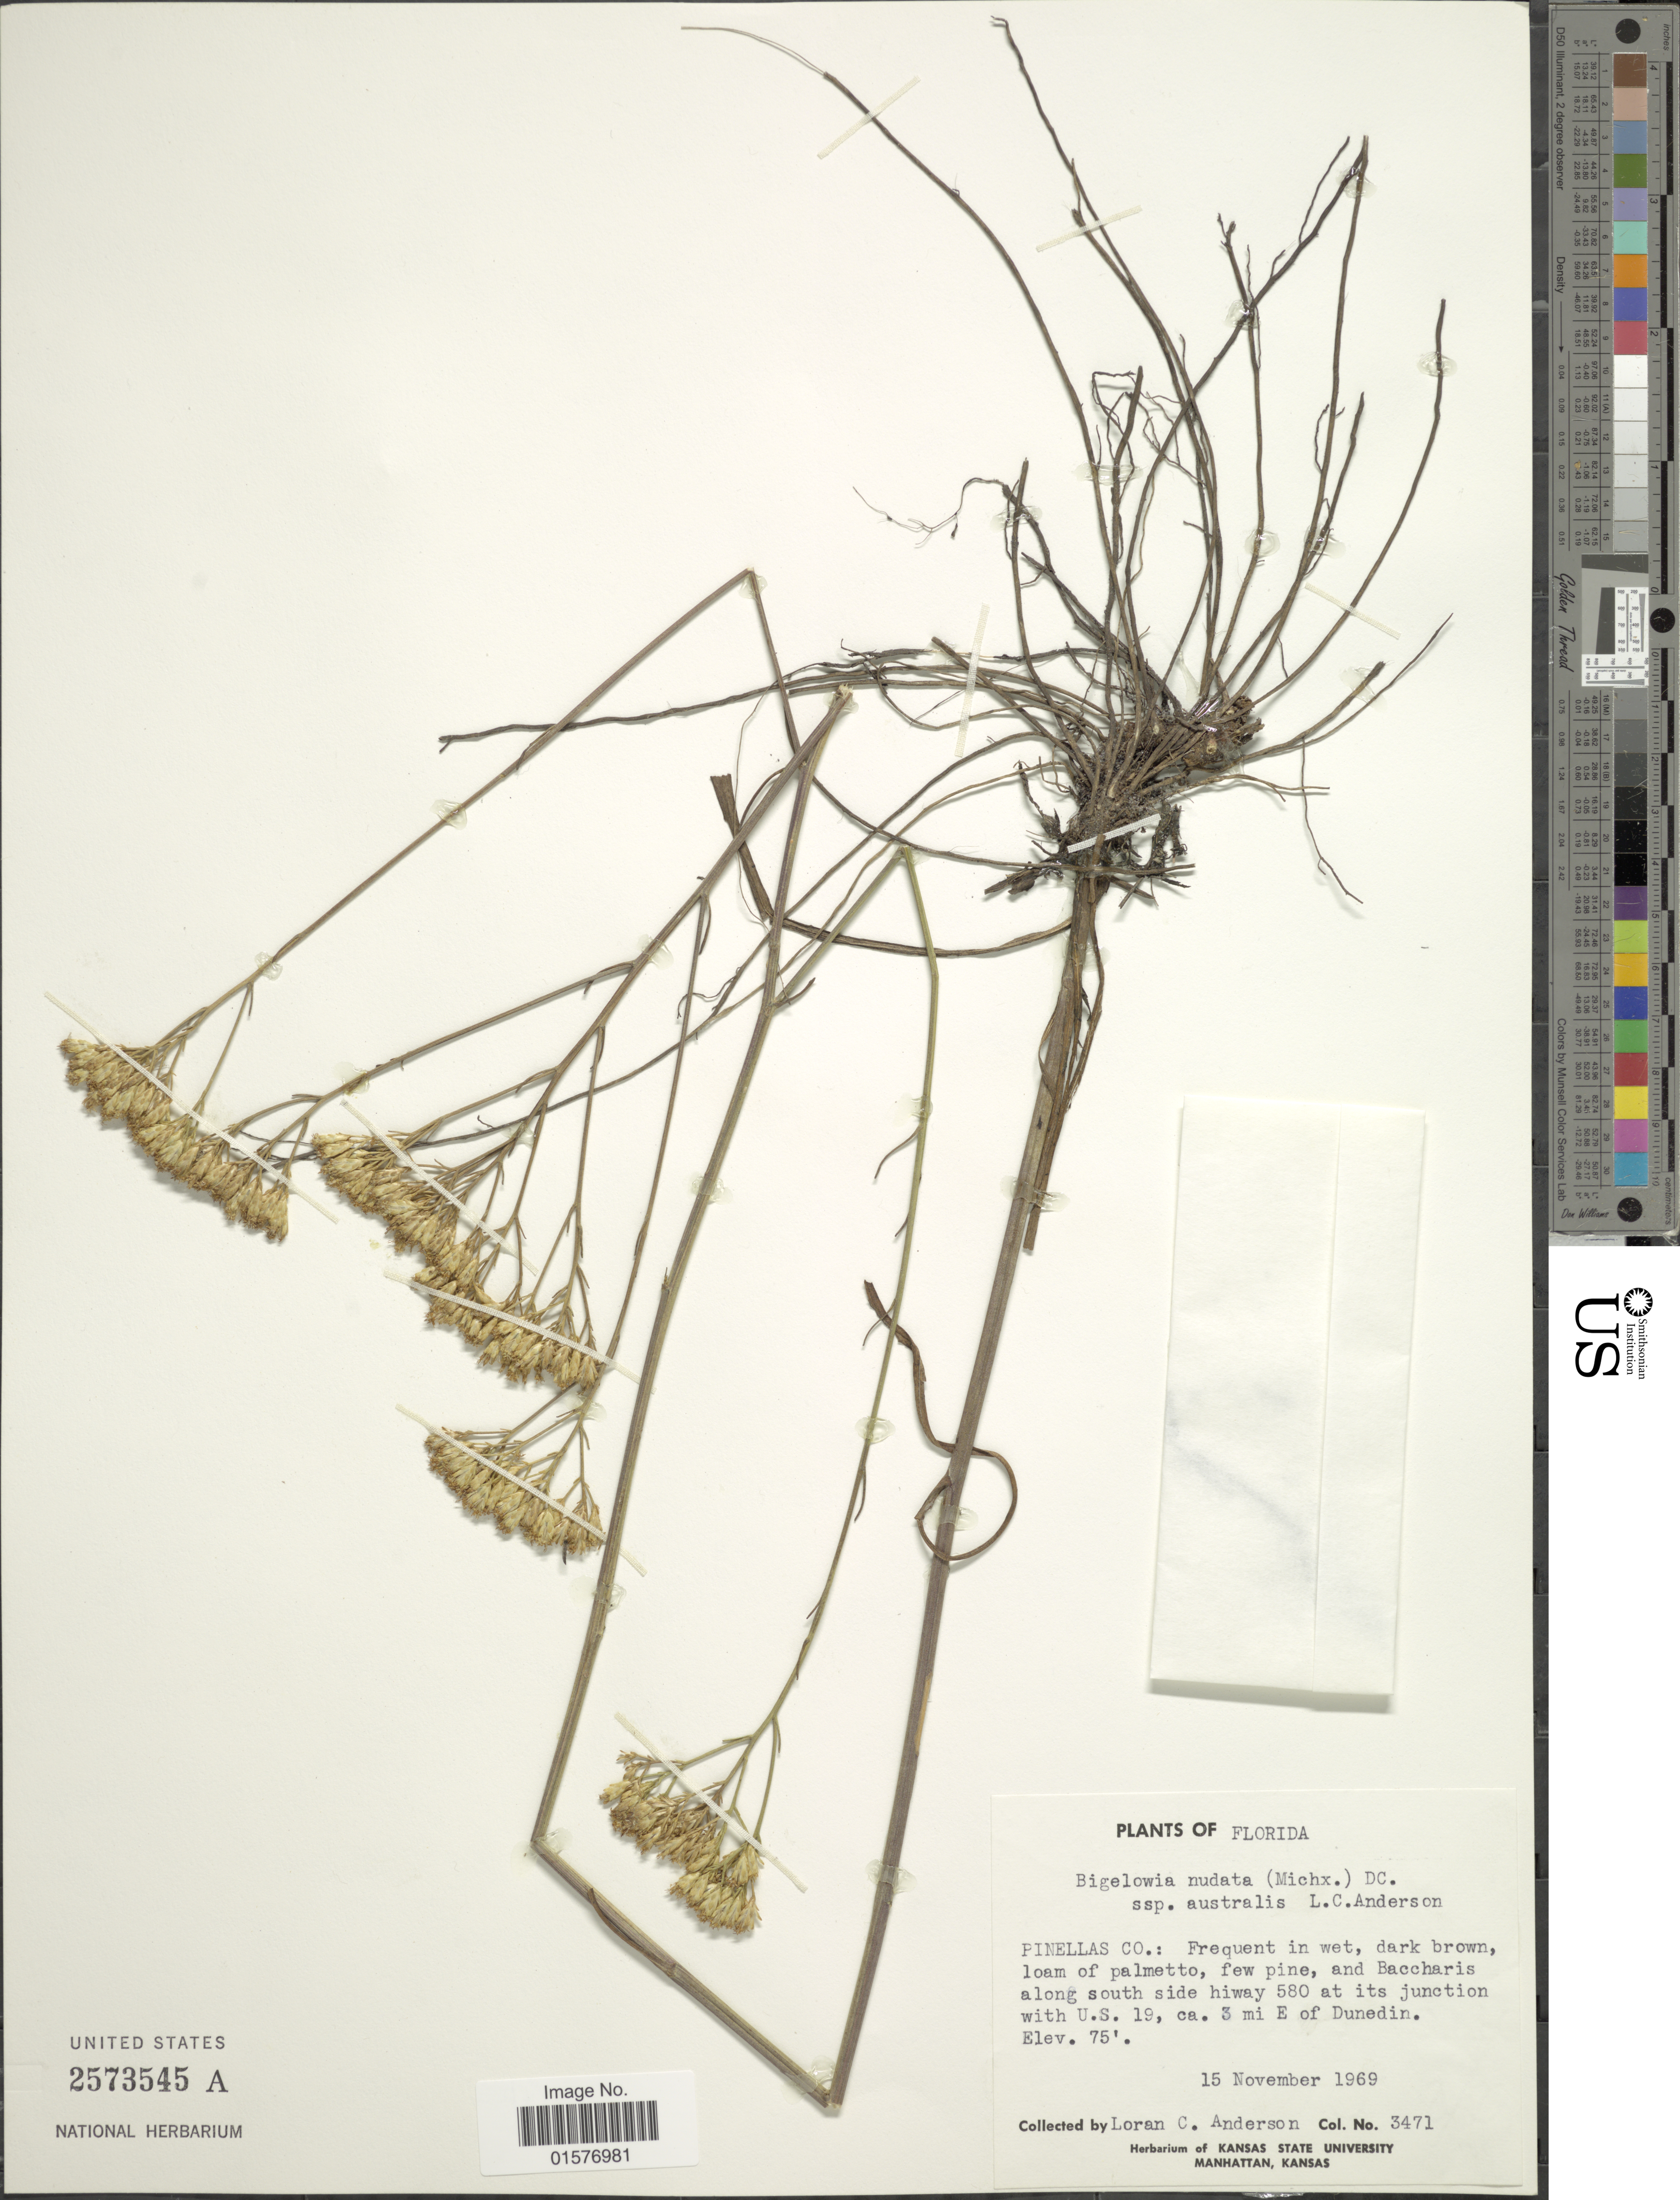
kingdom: Plantae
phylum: Tracheophyta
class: Magnoliopsida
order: Asterales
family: Asteraceae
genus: Bigelowia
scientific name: Bigelowia nudata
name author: (Michx.) DC.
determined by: Urbatsch, Lowell E., Curator (LSU), Louisiana State University (UNITED STATES)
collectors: L. C. Anderson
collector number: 3471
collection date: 1969-11-15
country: United States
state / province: Florida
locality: Pinellas Co;.: Freqiuentj in wet, dark brown, loam of palmetto, few pine, and Baccharis along south side hiway 580 at its junction with U.S 19, 3 mi. E of Dunedin.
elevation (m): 23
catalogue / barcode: US 2573545A